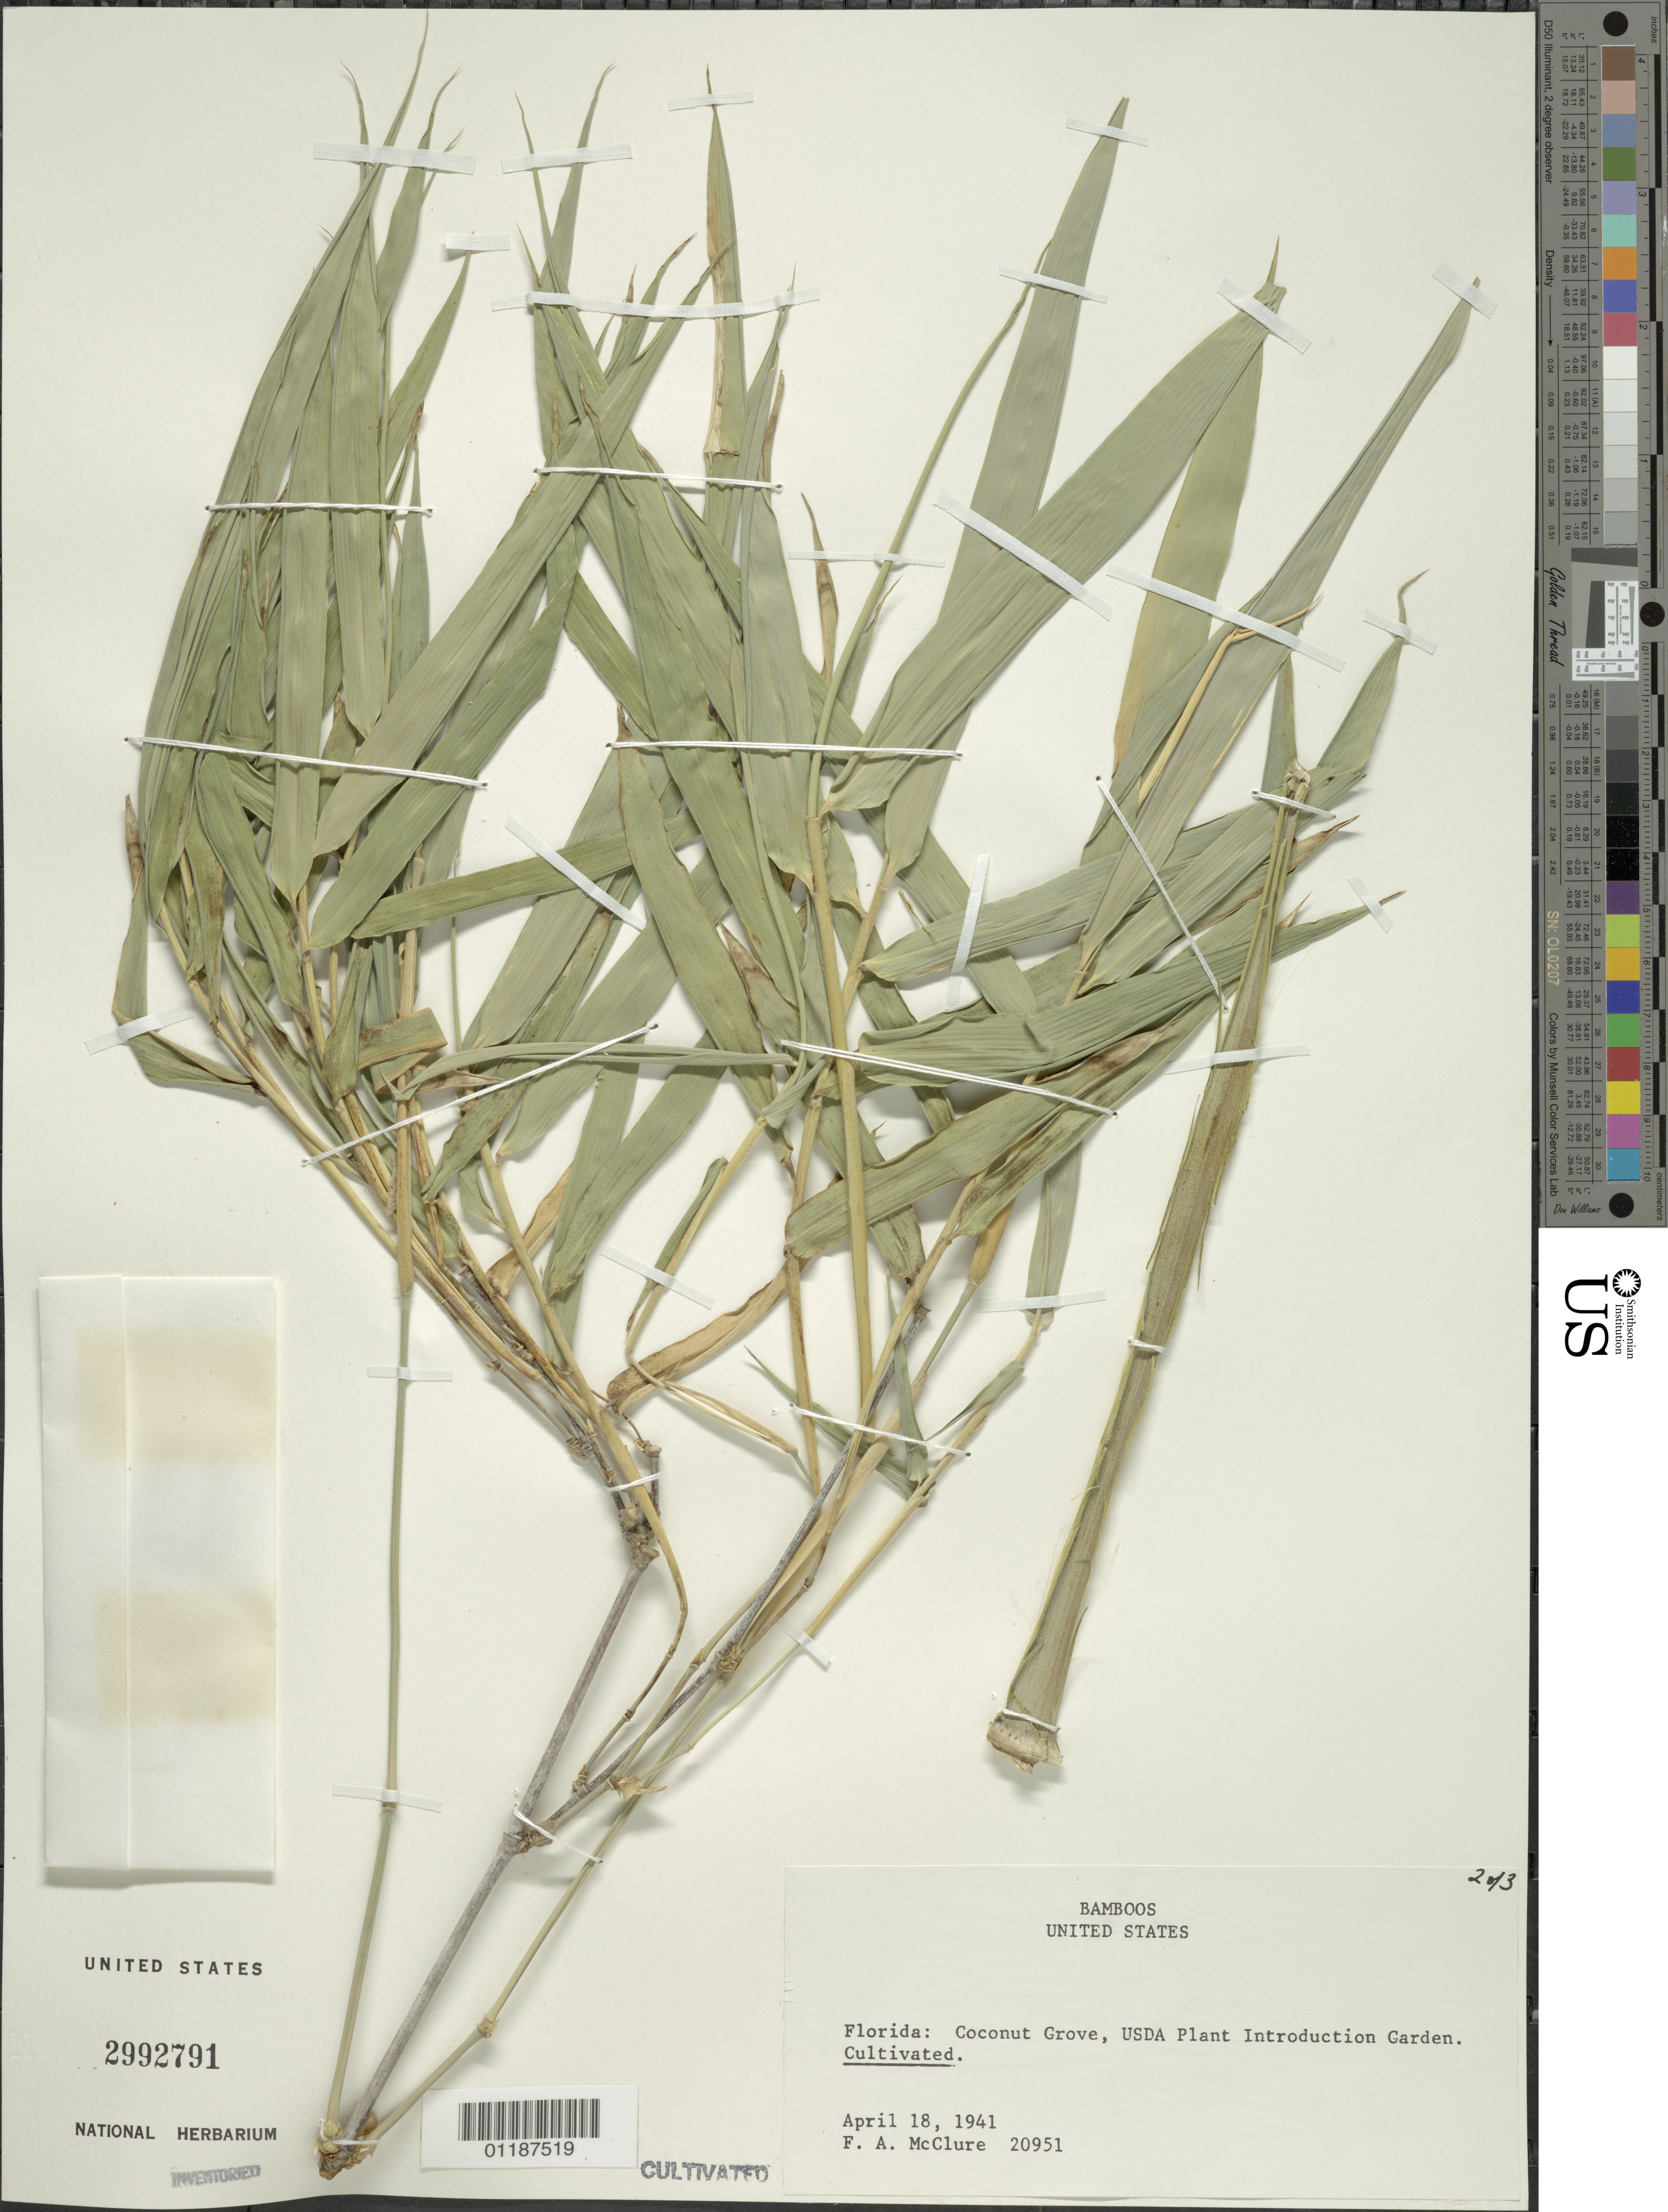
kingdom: Plantae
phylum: Tracheophyta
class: Liliopsida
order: Poales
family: Poaceae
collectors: F. A. McClure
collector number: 20951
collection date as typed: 18 Apr 1941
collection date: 1941-04-18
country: United States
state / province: Florida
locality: Coconut Grove, USDA Plant Introduciton Garden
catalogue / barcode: US 2992791